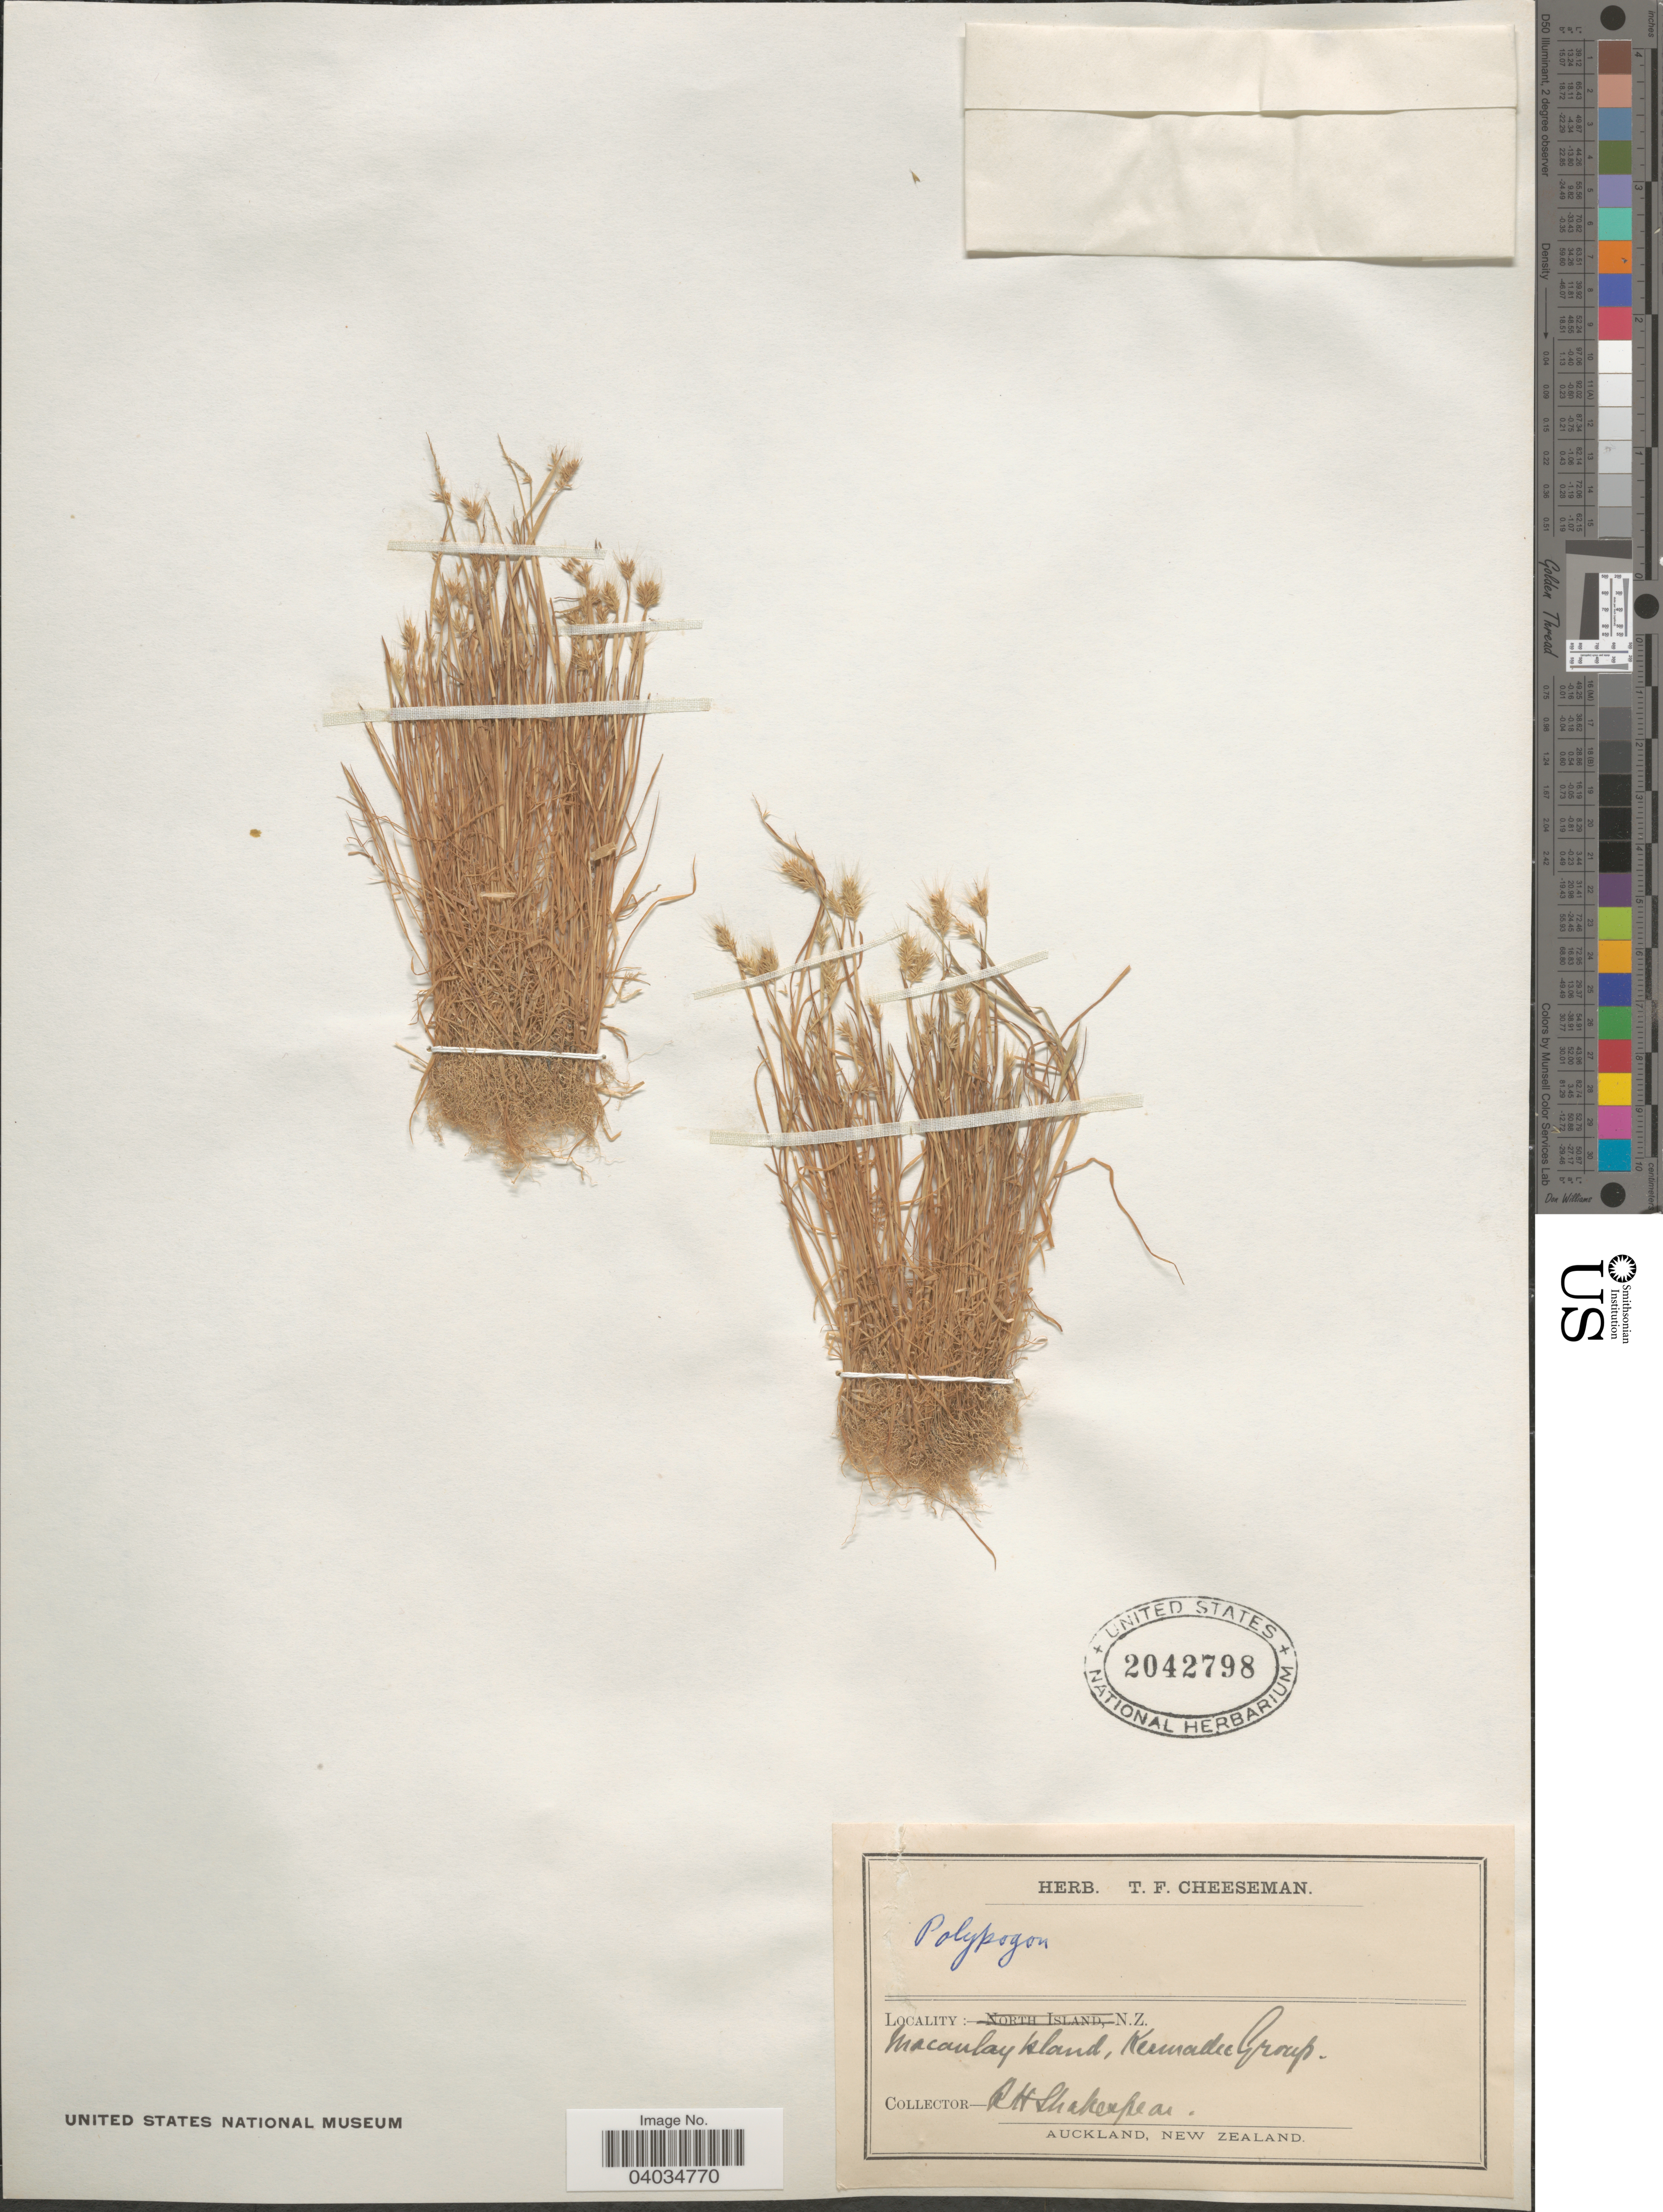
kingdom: Plantae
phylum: Tracheophyta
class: Liliopsida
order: Poales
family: Poaceae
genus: Polypogon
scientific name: Polypogon sp.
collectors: R. Shakespeare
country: New Zealand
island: Macauley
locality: Macaulay Island, Kermadec Group.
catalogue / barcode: US 2042798